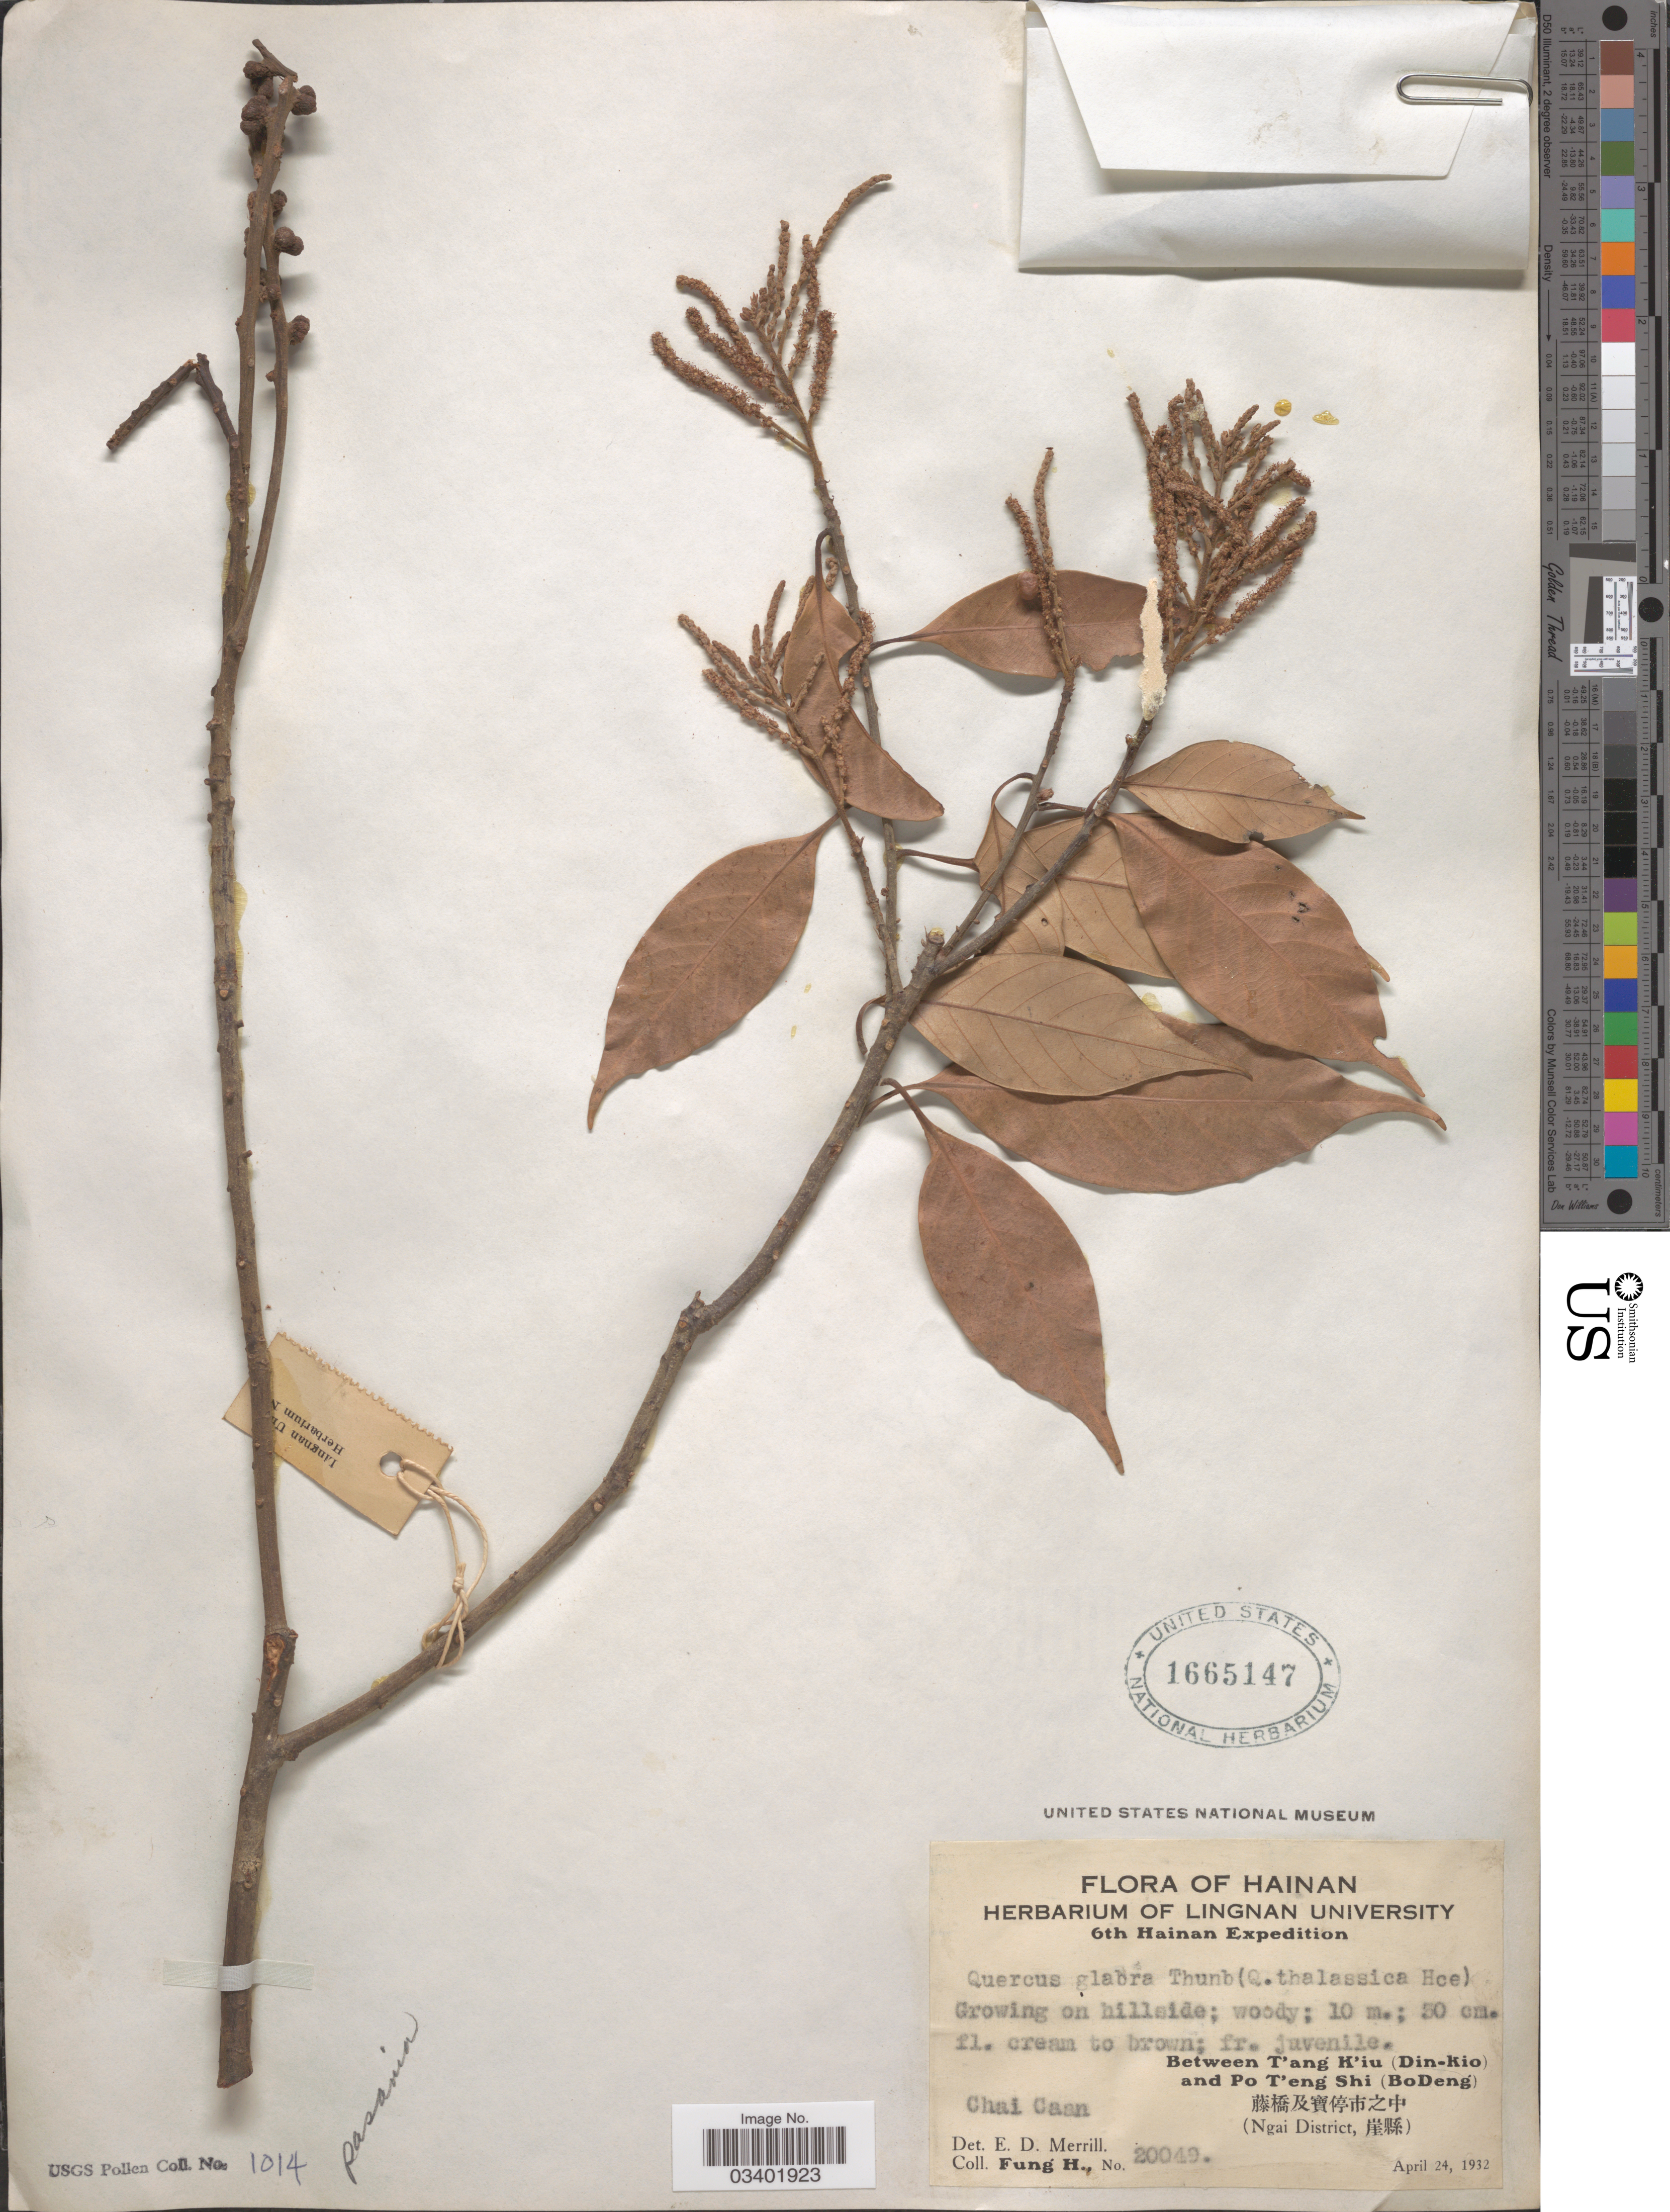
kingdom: Plantae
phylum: Tracheophyta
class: Magnoliopsida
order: Fagales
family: Fagaceae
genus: Lithocarpus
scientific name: Lithocarpus glaber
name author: (Thunb.) Nakai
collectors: H. Fung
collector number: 20049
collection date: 1932-04-24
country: China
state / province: Hainan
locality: Between T'ang K'iu (Din-kio) and Po T'eng Shi (BoDeng) Chai Caan. (Ngai District).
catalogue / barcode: US 1665147